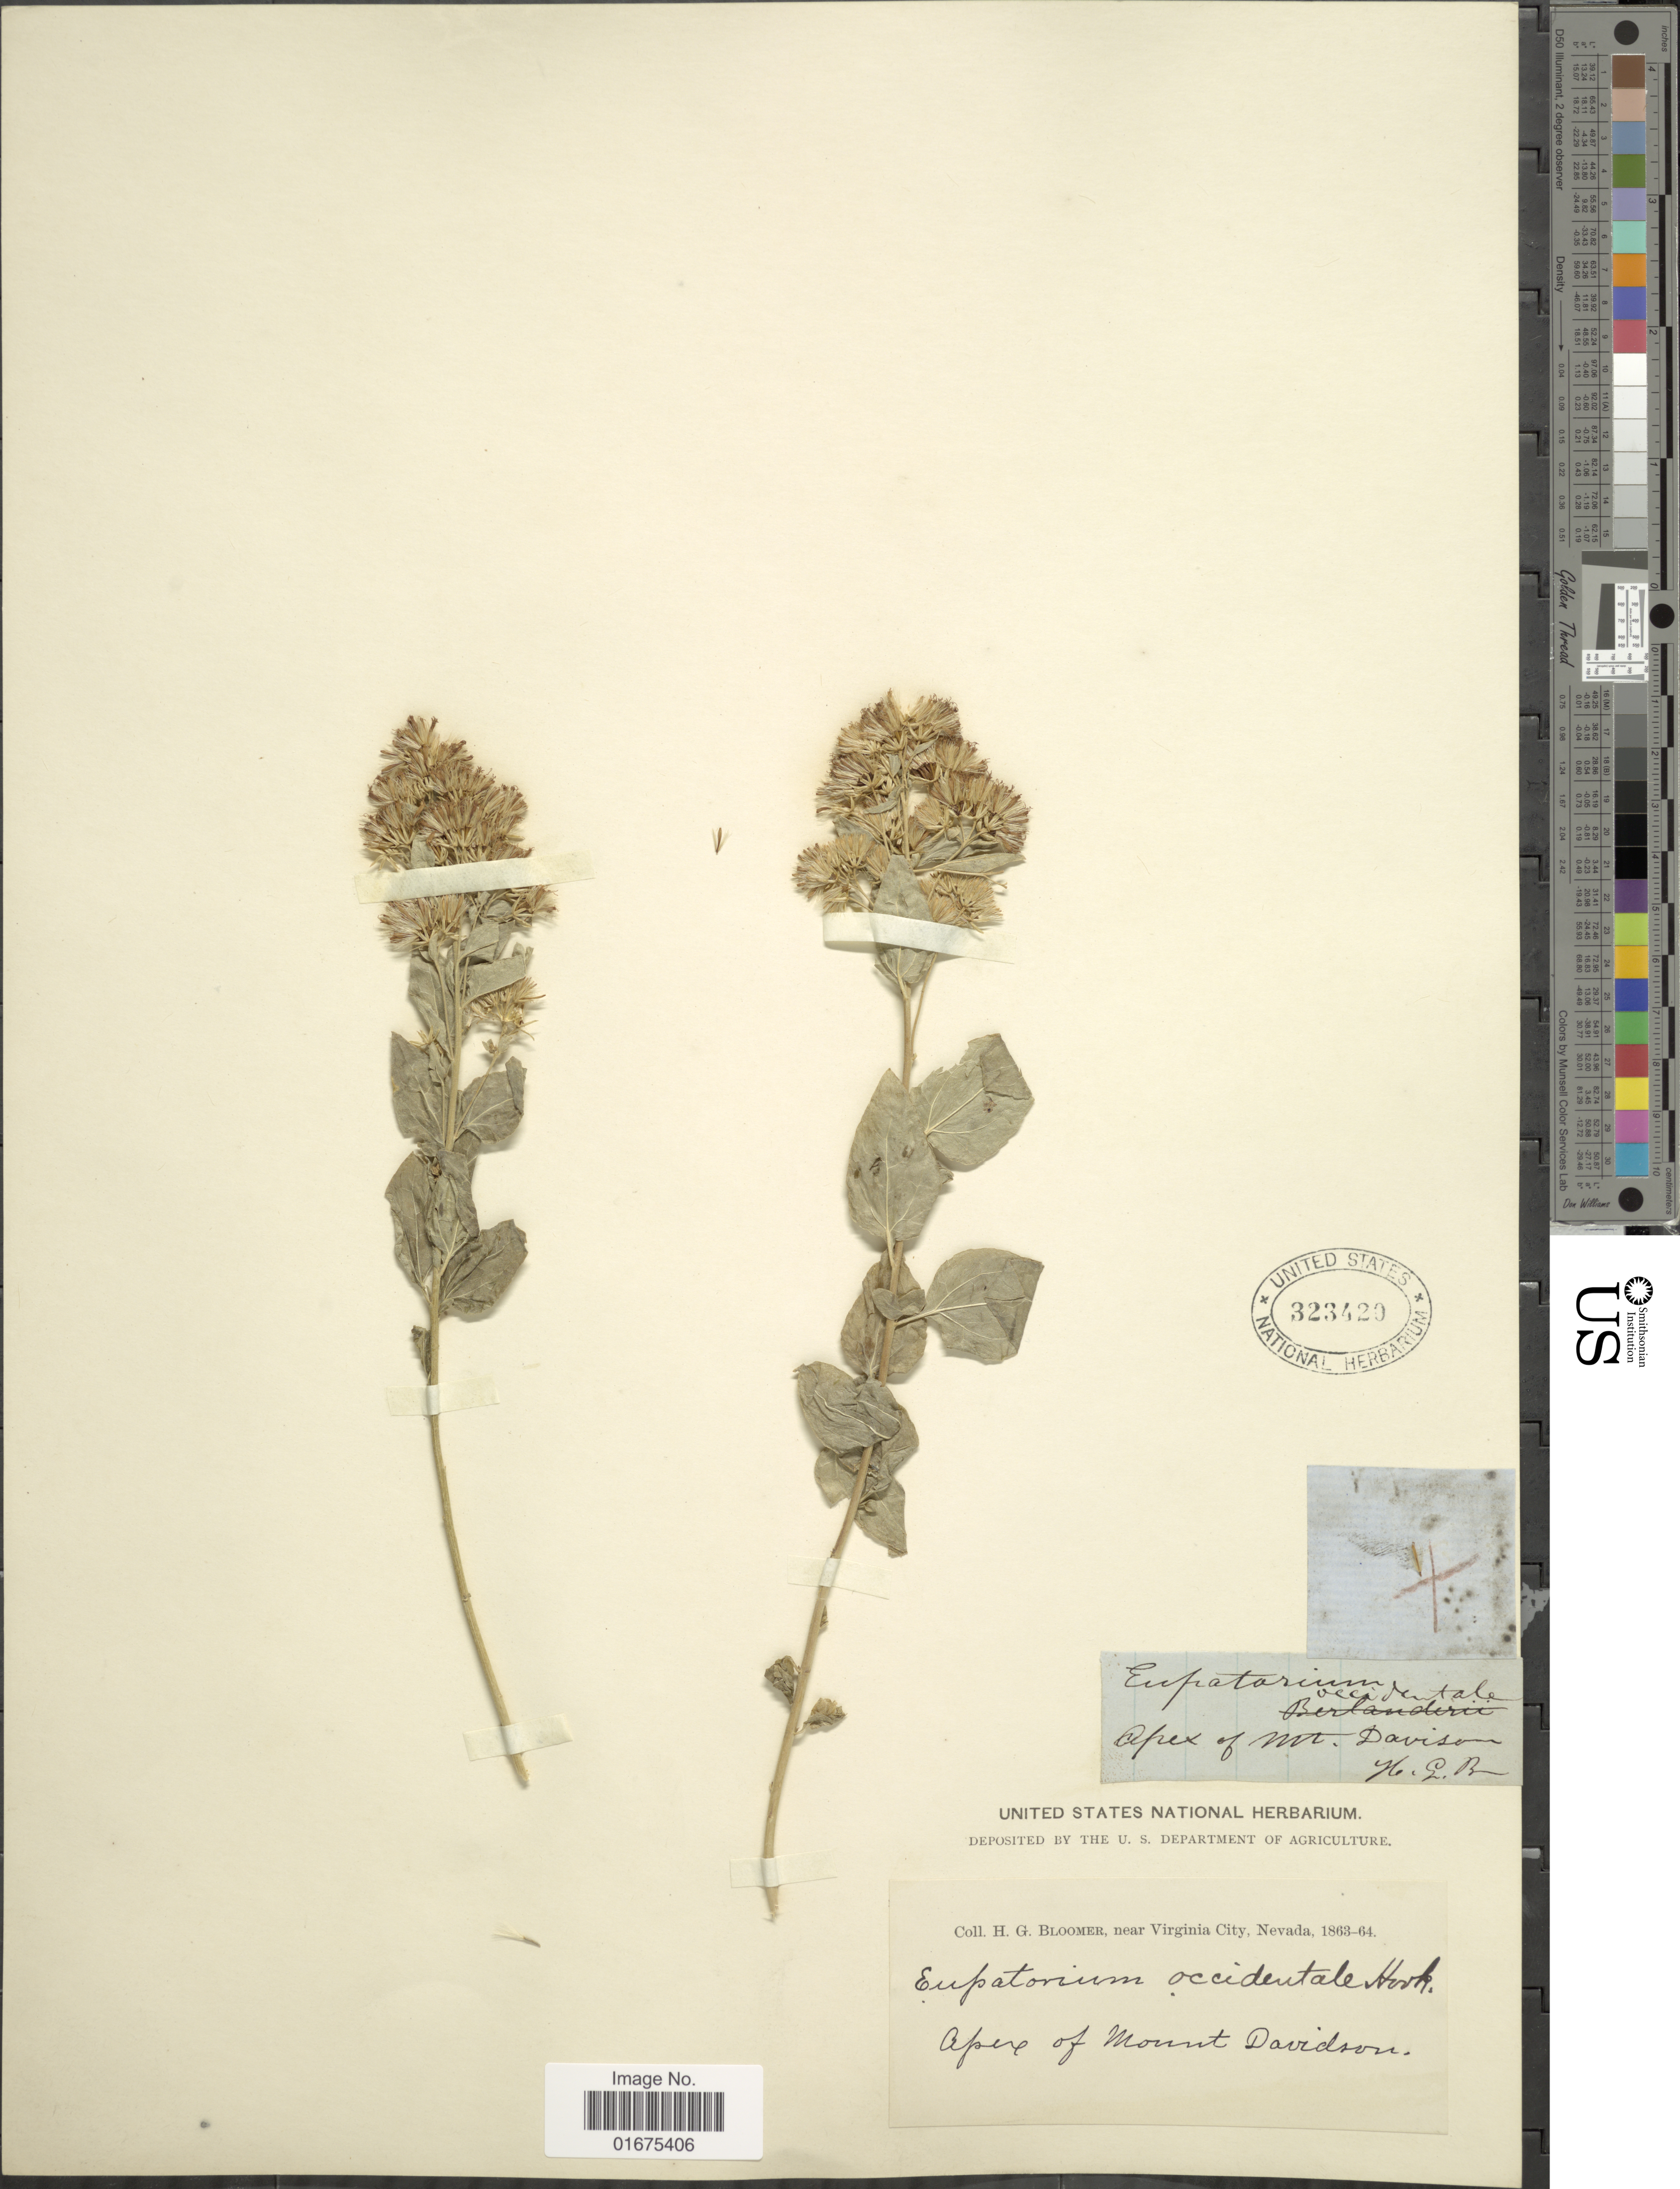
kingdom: Plantae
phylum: Tracheophyta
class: Magnoliopsida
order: Asterales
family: Asteraceae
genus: Ageratina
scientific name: Ageratina occidentalis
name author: (Hook.) R.M. King & H. Rob.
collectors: H. Bloomer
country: United States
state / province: Nevada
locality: Near Virginia City, Aper of Mount Davidson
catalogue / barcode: US 323420